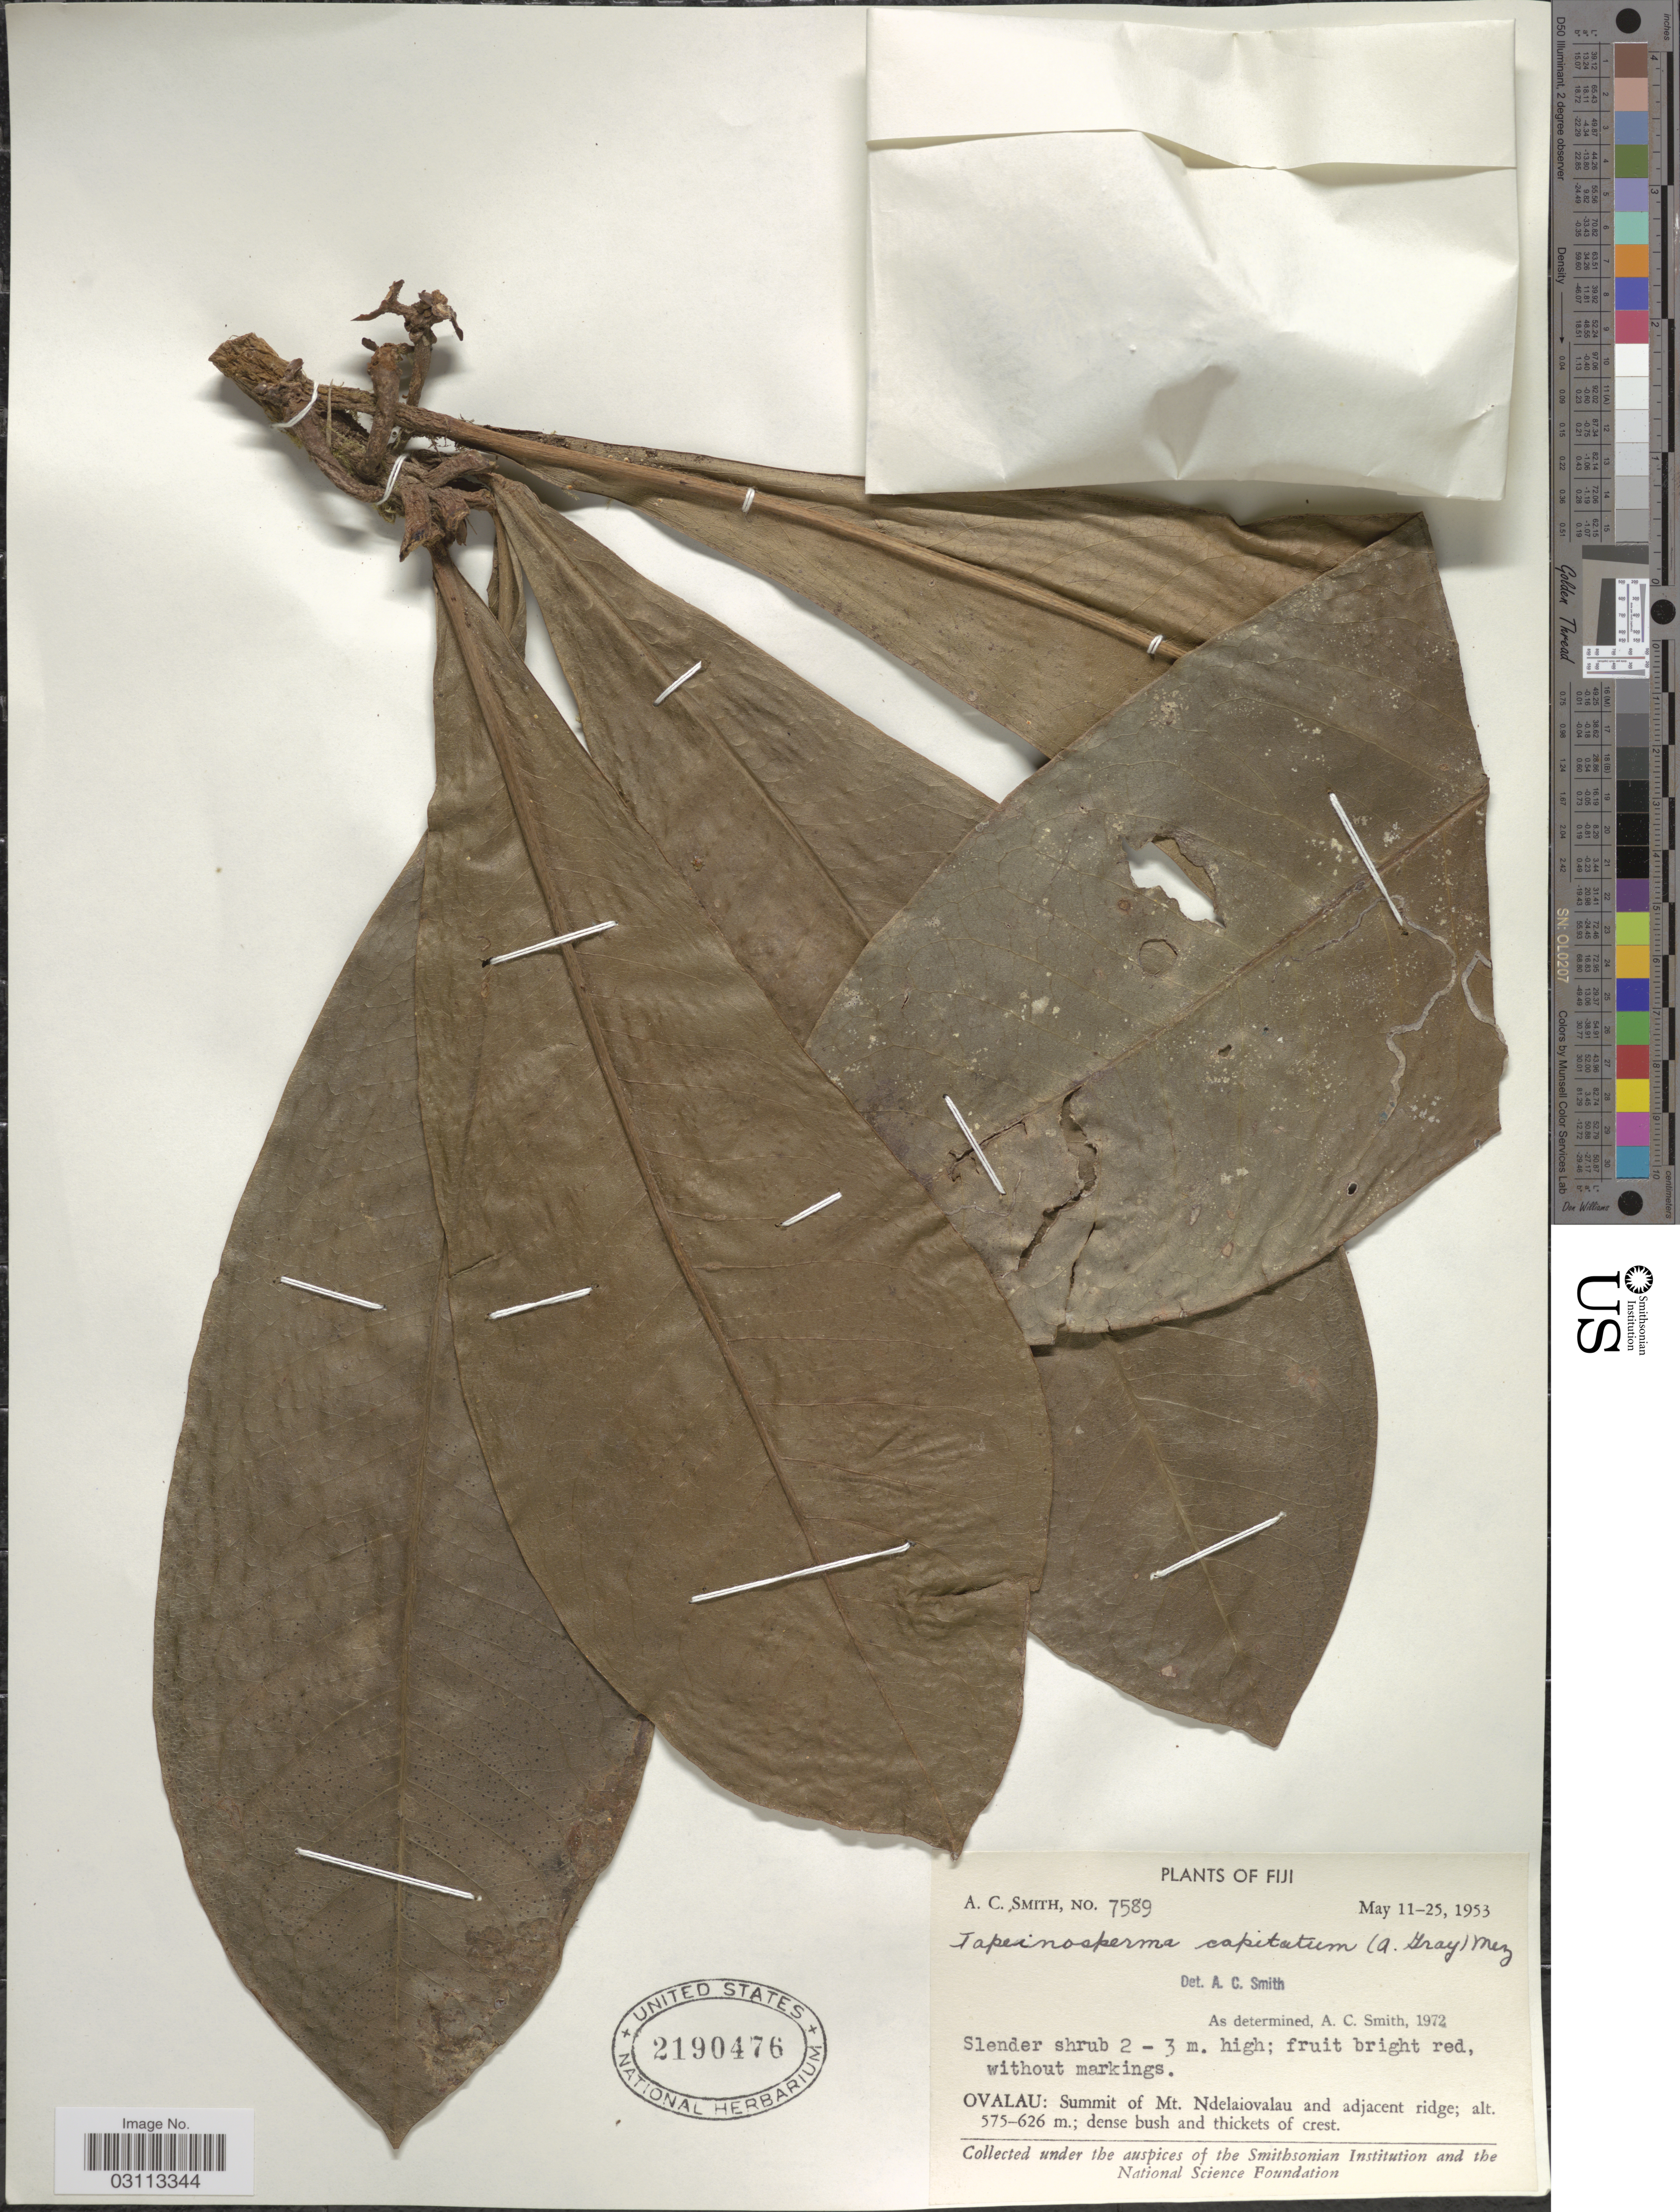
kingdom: Plantae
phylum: Tracheophyta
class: Magnoliopsida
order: Ericales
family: Primulaceae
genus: Tapeinosperma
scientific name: Tapeinosperma capitatum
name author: (A. Gray) Mez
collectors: A. C. Smith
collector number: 7589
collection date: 1953-05-11/1953-05-25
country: Fiji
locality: Ovalau: Summit of Mt. Ndelaivovalau and adjacent ridge.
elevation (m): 575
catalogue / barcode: US 2190476